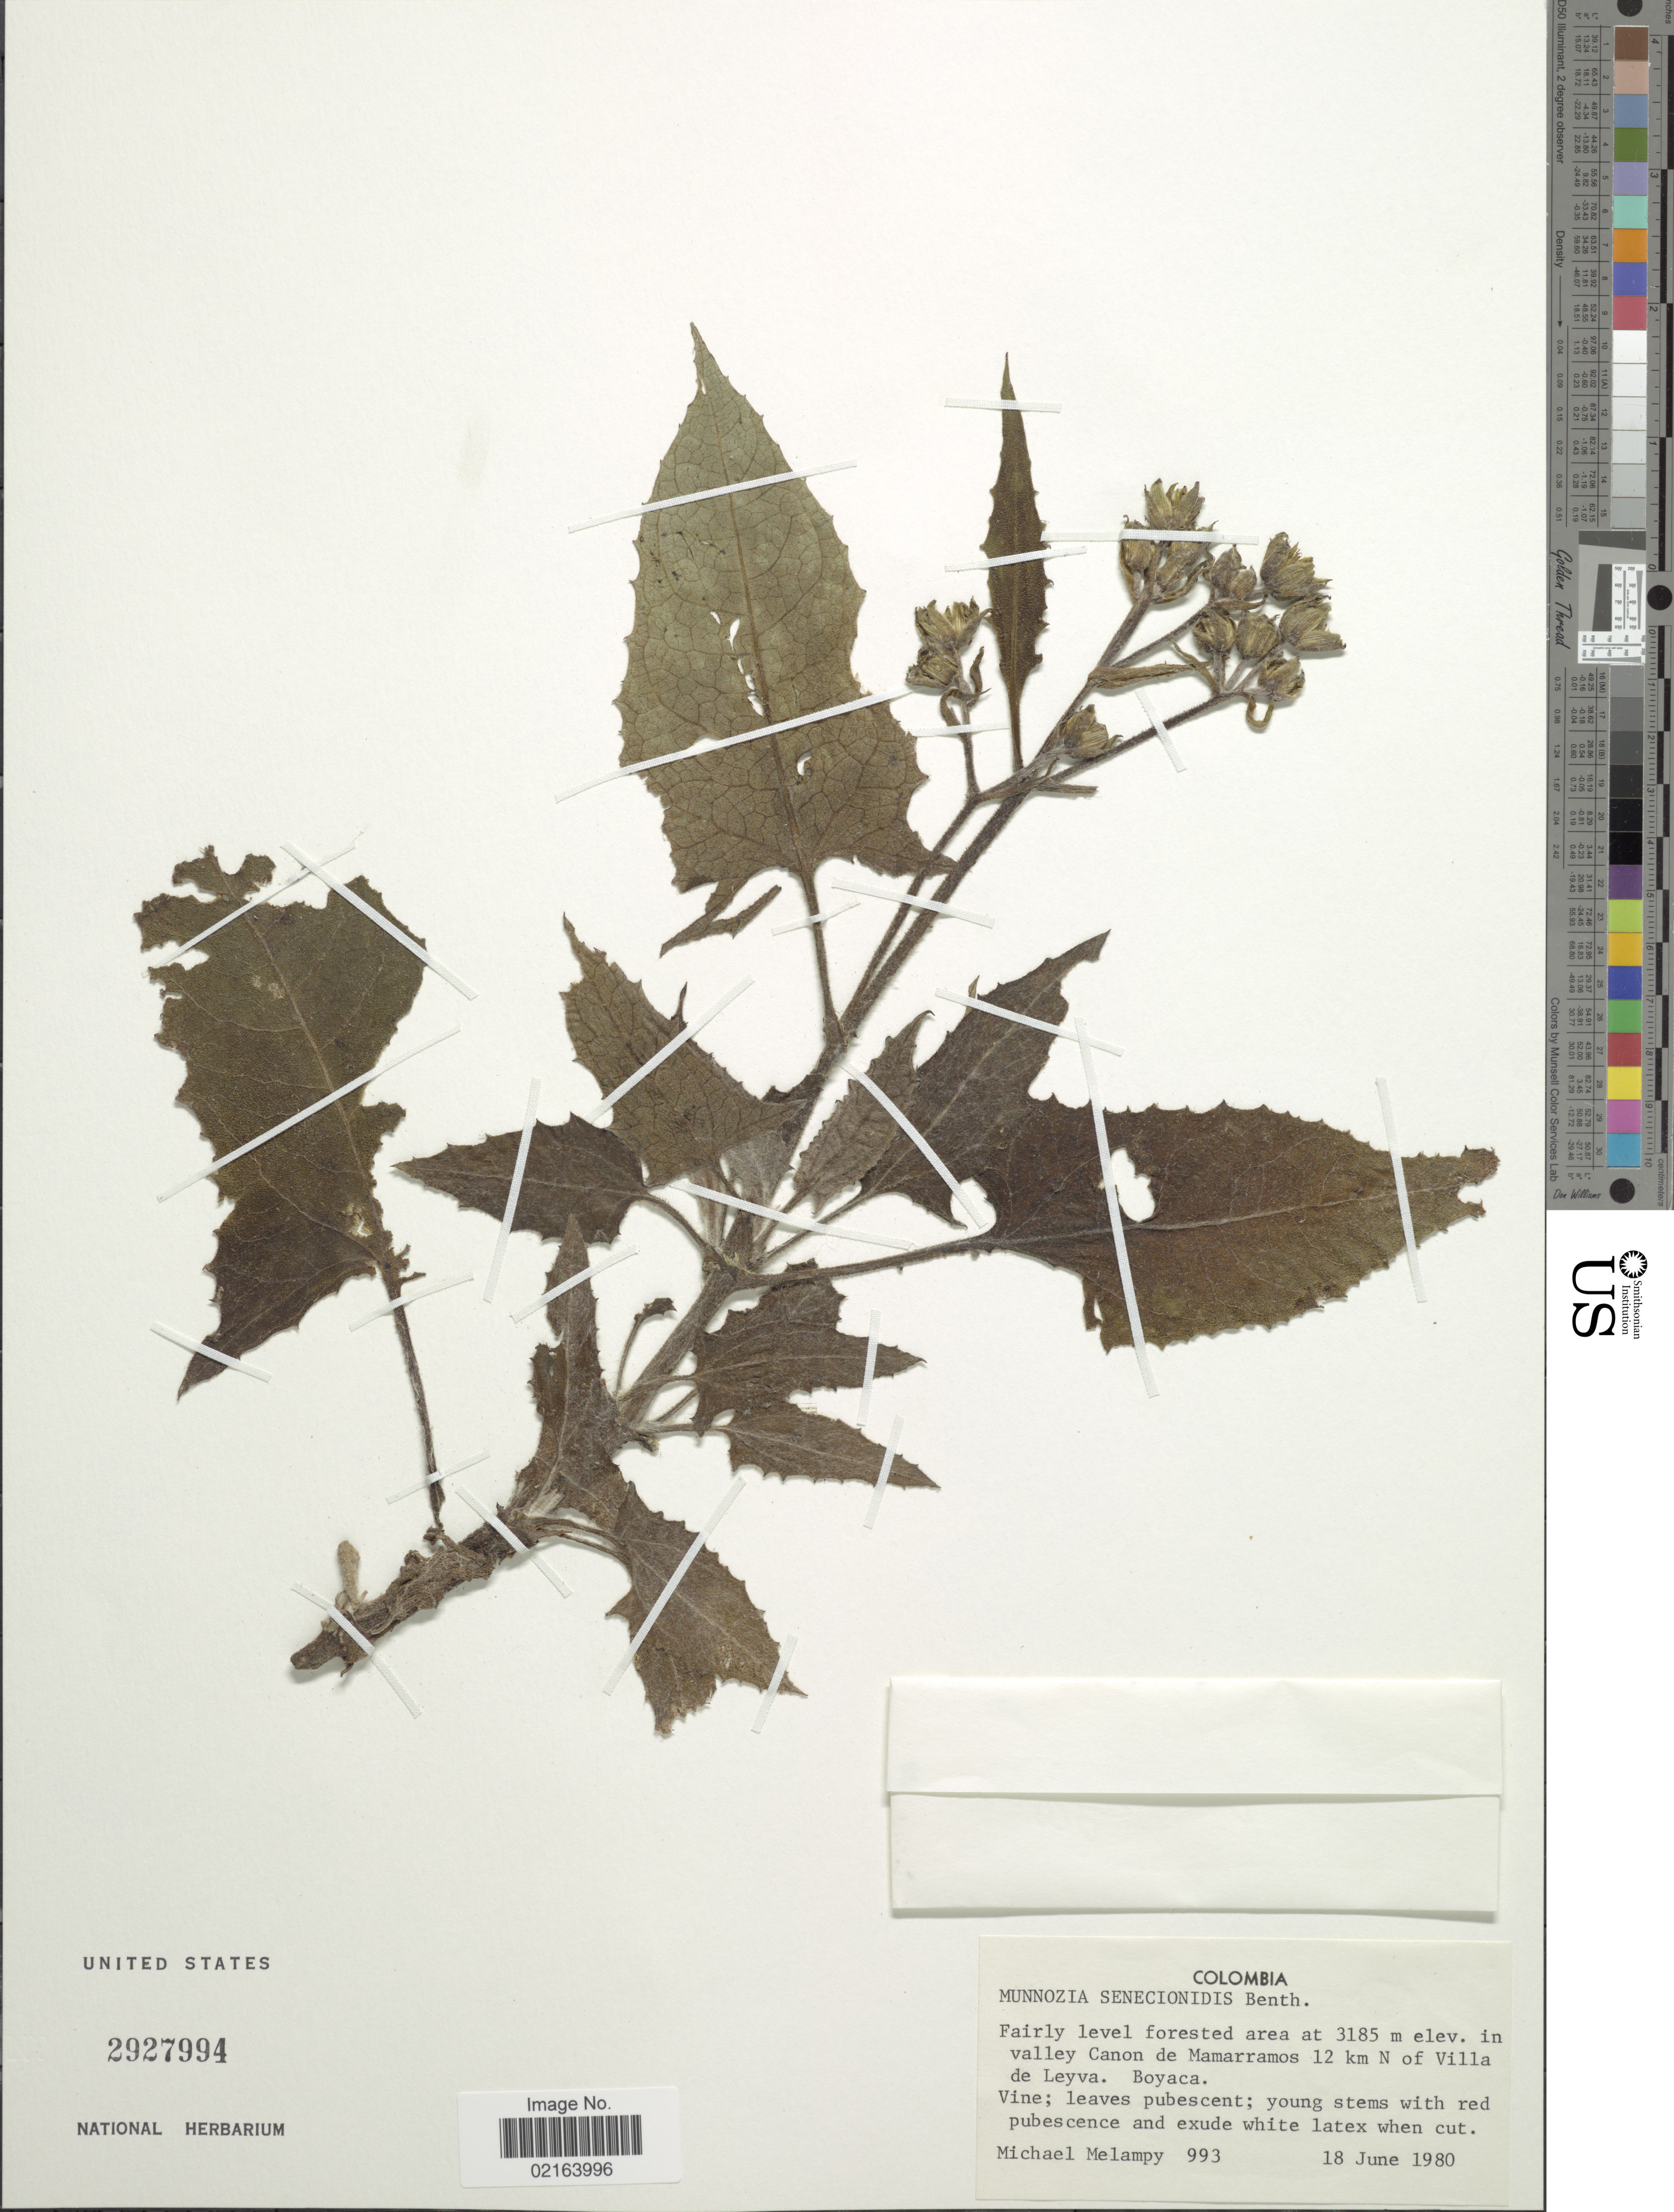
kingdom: Plantae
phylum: Tracheophyta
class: Magnoliopsida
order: Asterales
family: Asteraceae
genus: Munnozia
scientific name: Munnozia senecionidis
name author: Benth.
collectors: M. Melampy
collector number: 993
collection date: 1980-06-18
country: Colombia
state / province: Boyacá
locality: In valley Canon de Mamarramos 12 km N of Villa de Leyva, Boyaca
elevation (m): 3185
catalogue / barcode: US 2927994